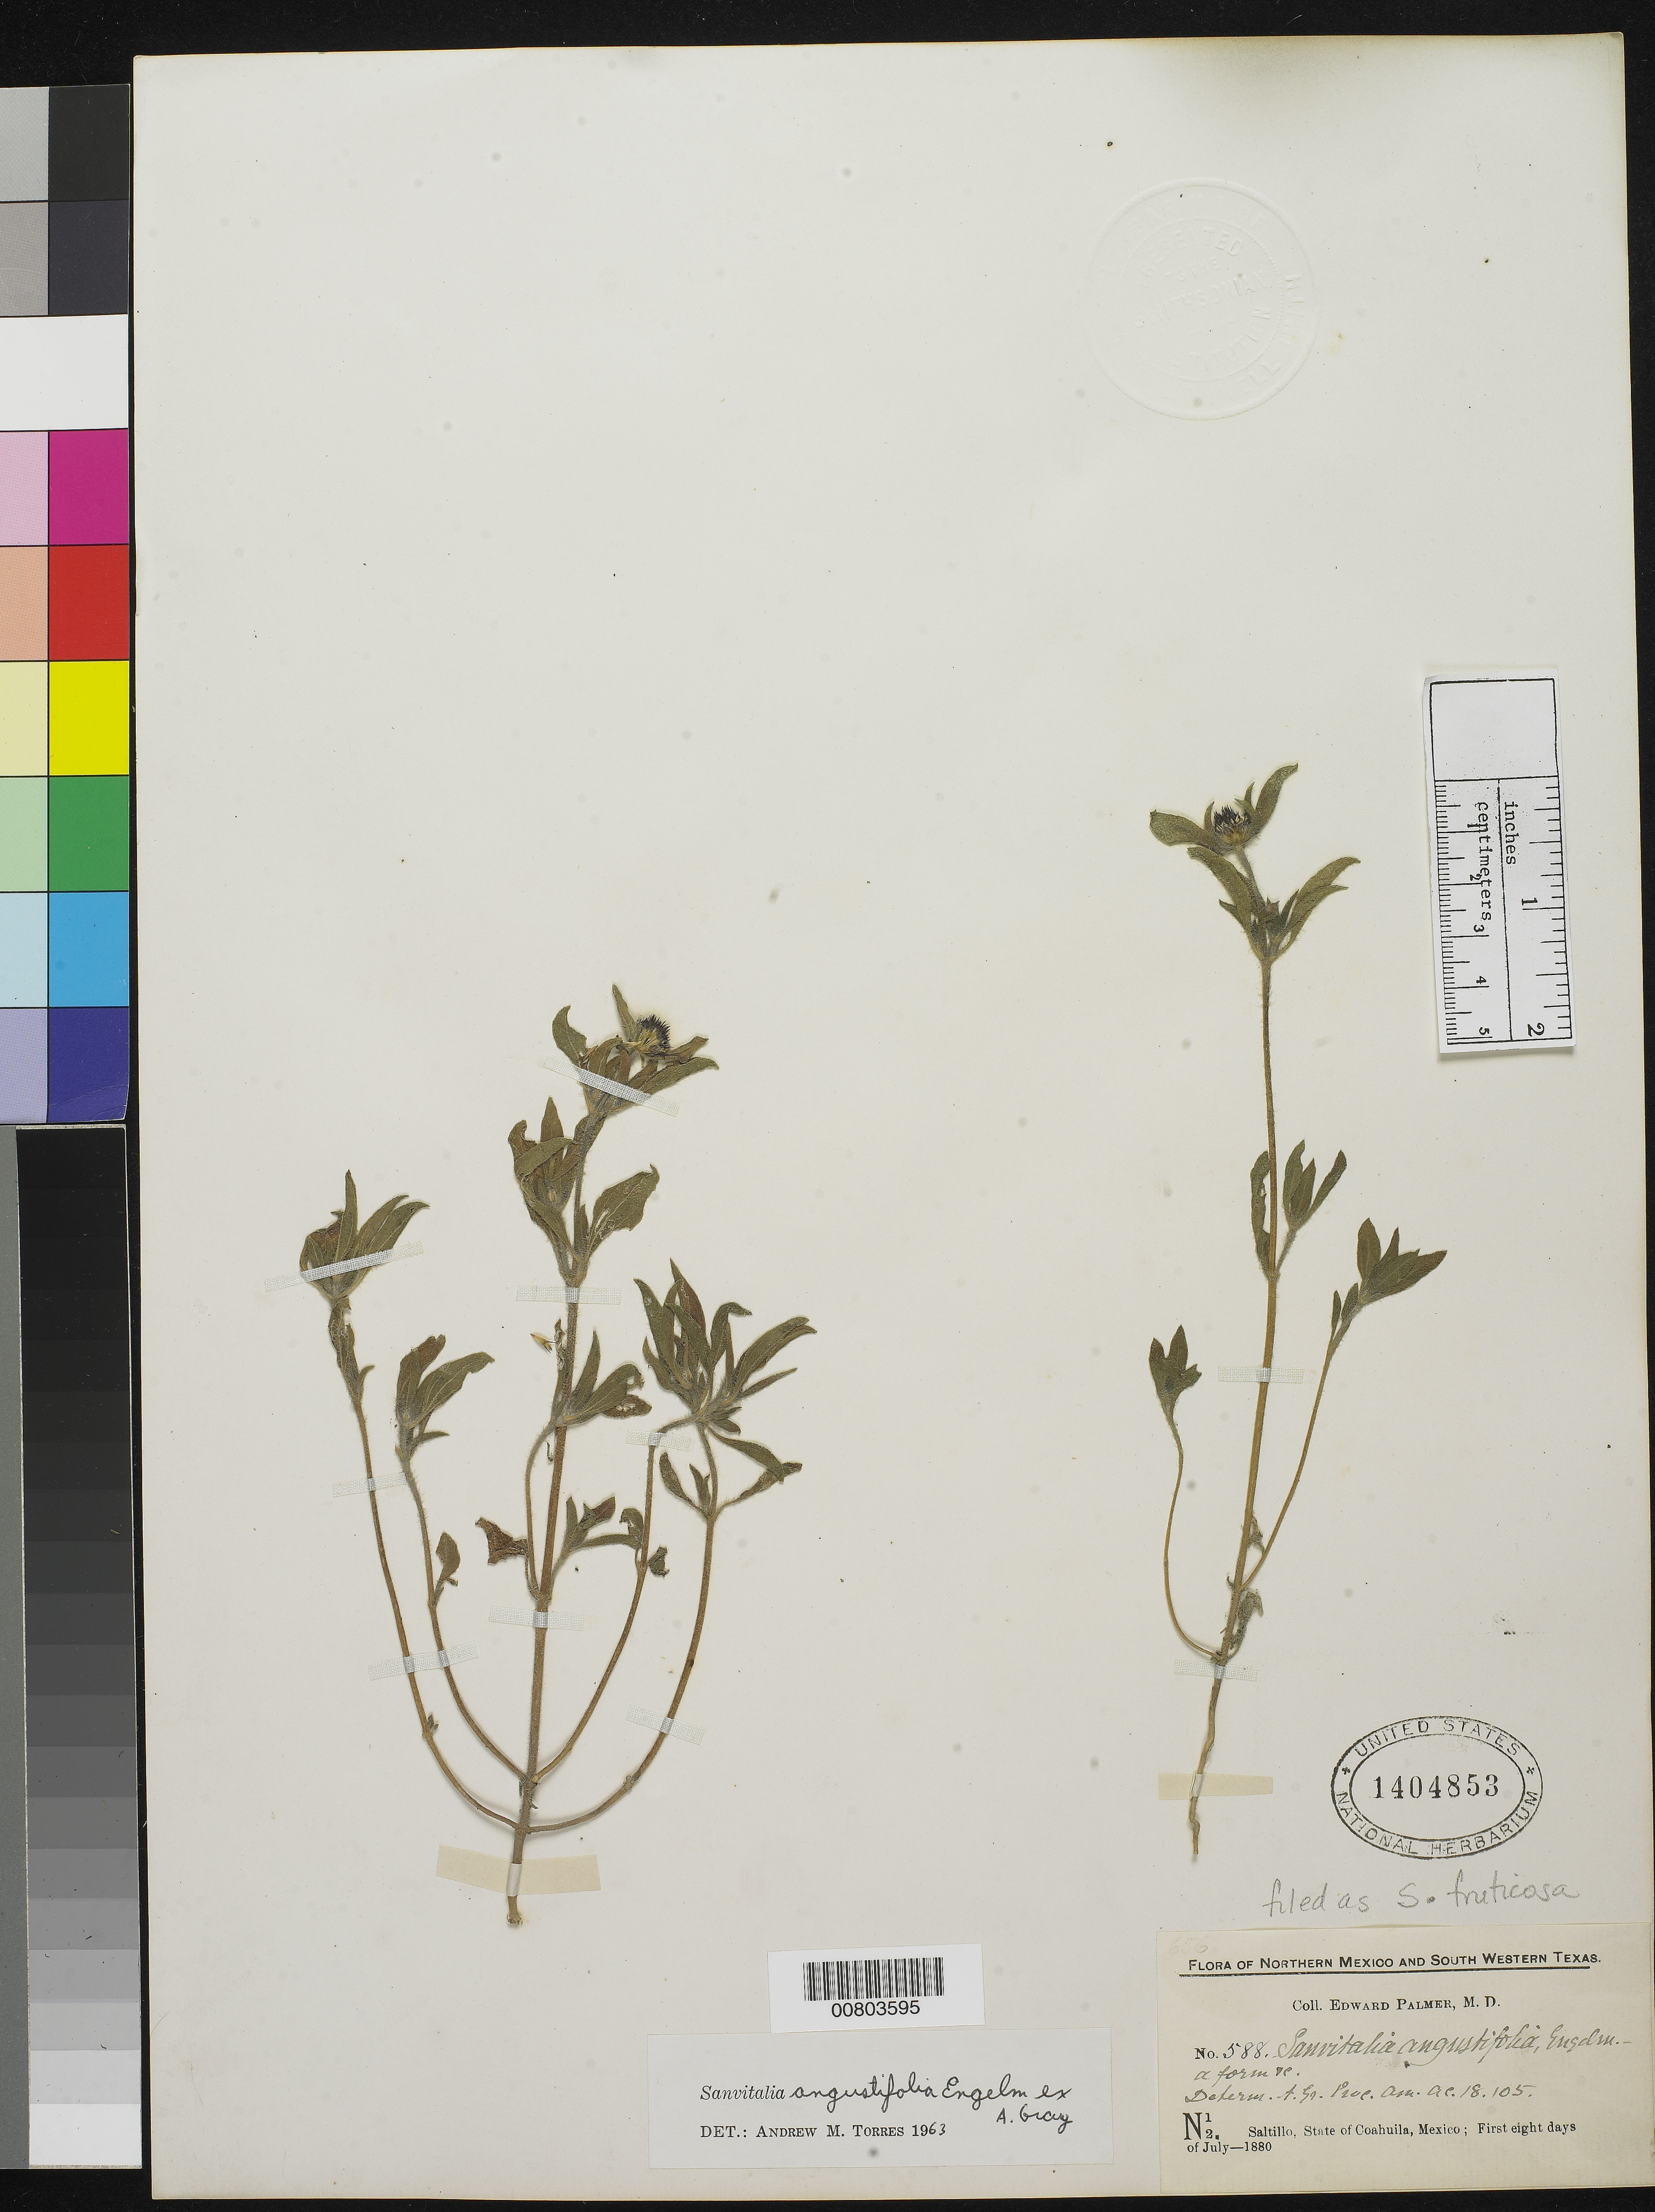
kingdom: Plantae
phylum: Tracheophyta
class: Magnoliopsida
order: Asterales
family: Asteraceae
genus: Sanvitalia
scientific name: Sanvitalia angustifolia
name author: Engelm. ex A. Gray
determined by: Skibicki, Samuel V.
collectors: E. Palmer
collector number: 588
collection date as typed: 01 Jul 1880 to 08 Jul 1880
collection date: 1880-07-01/1880-07-08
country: Mexico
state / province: Coahuila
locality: N12. Saltillo, Coahuila.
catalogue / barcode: US 1404853